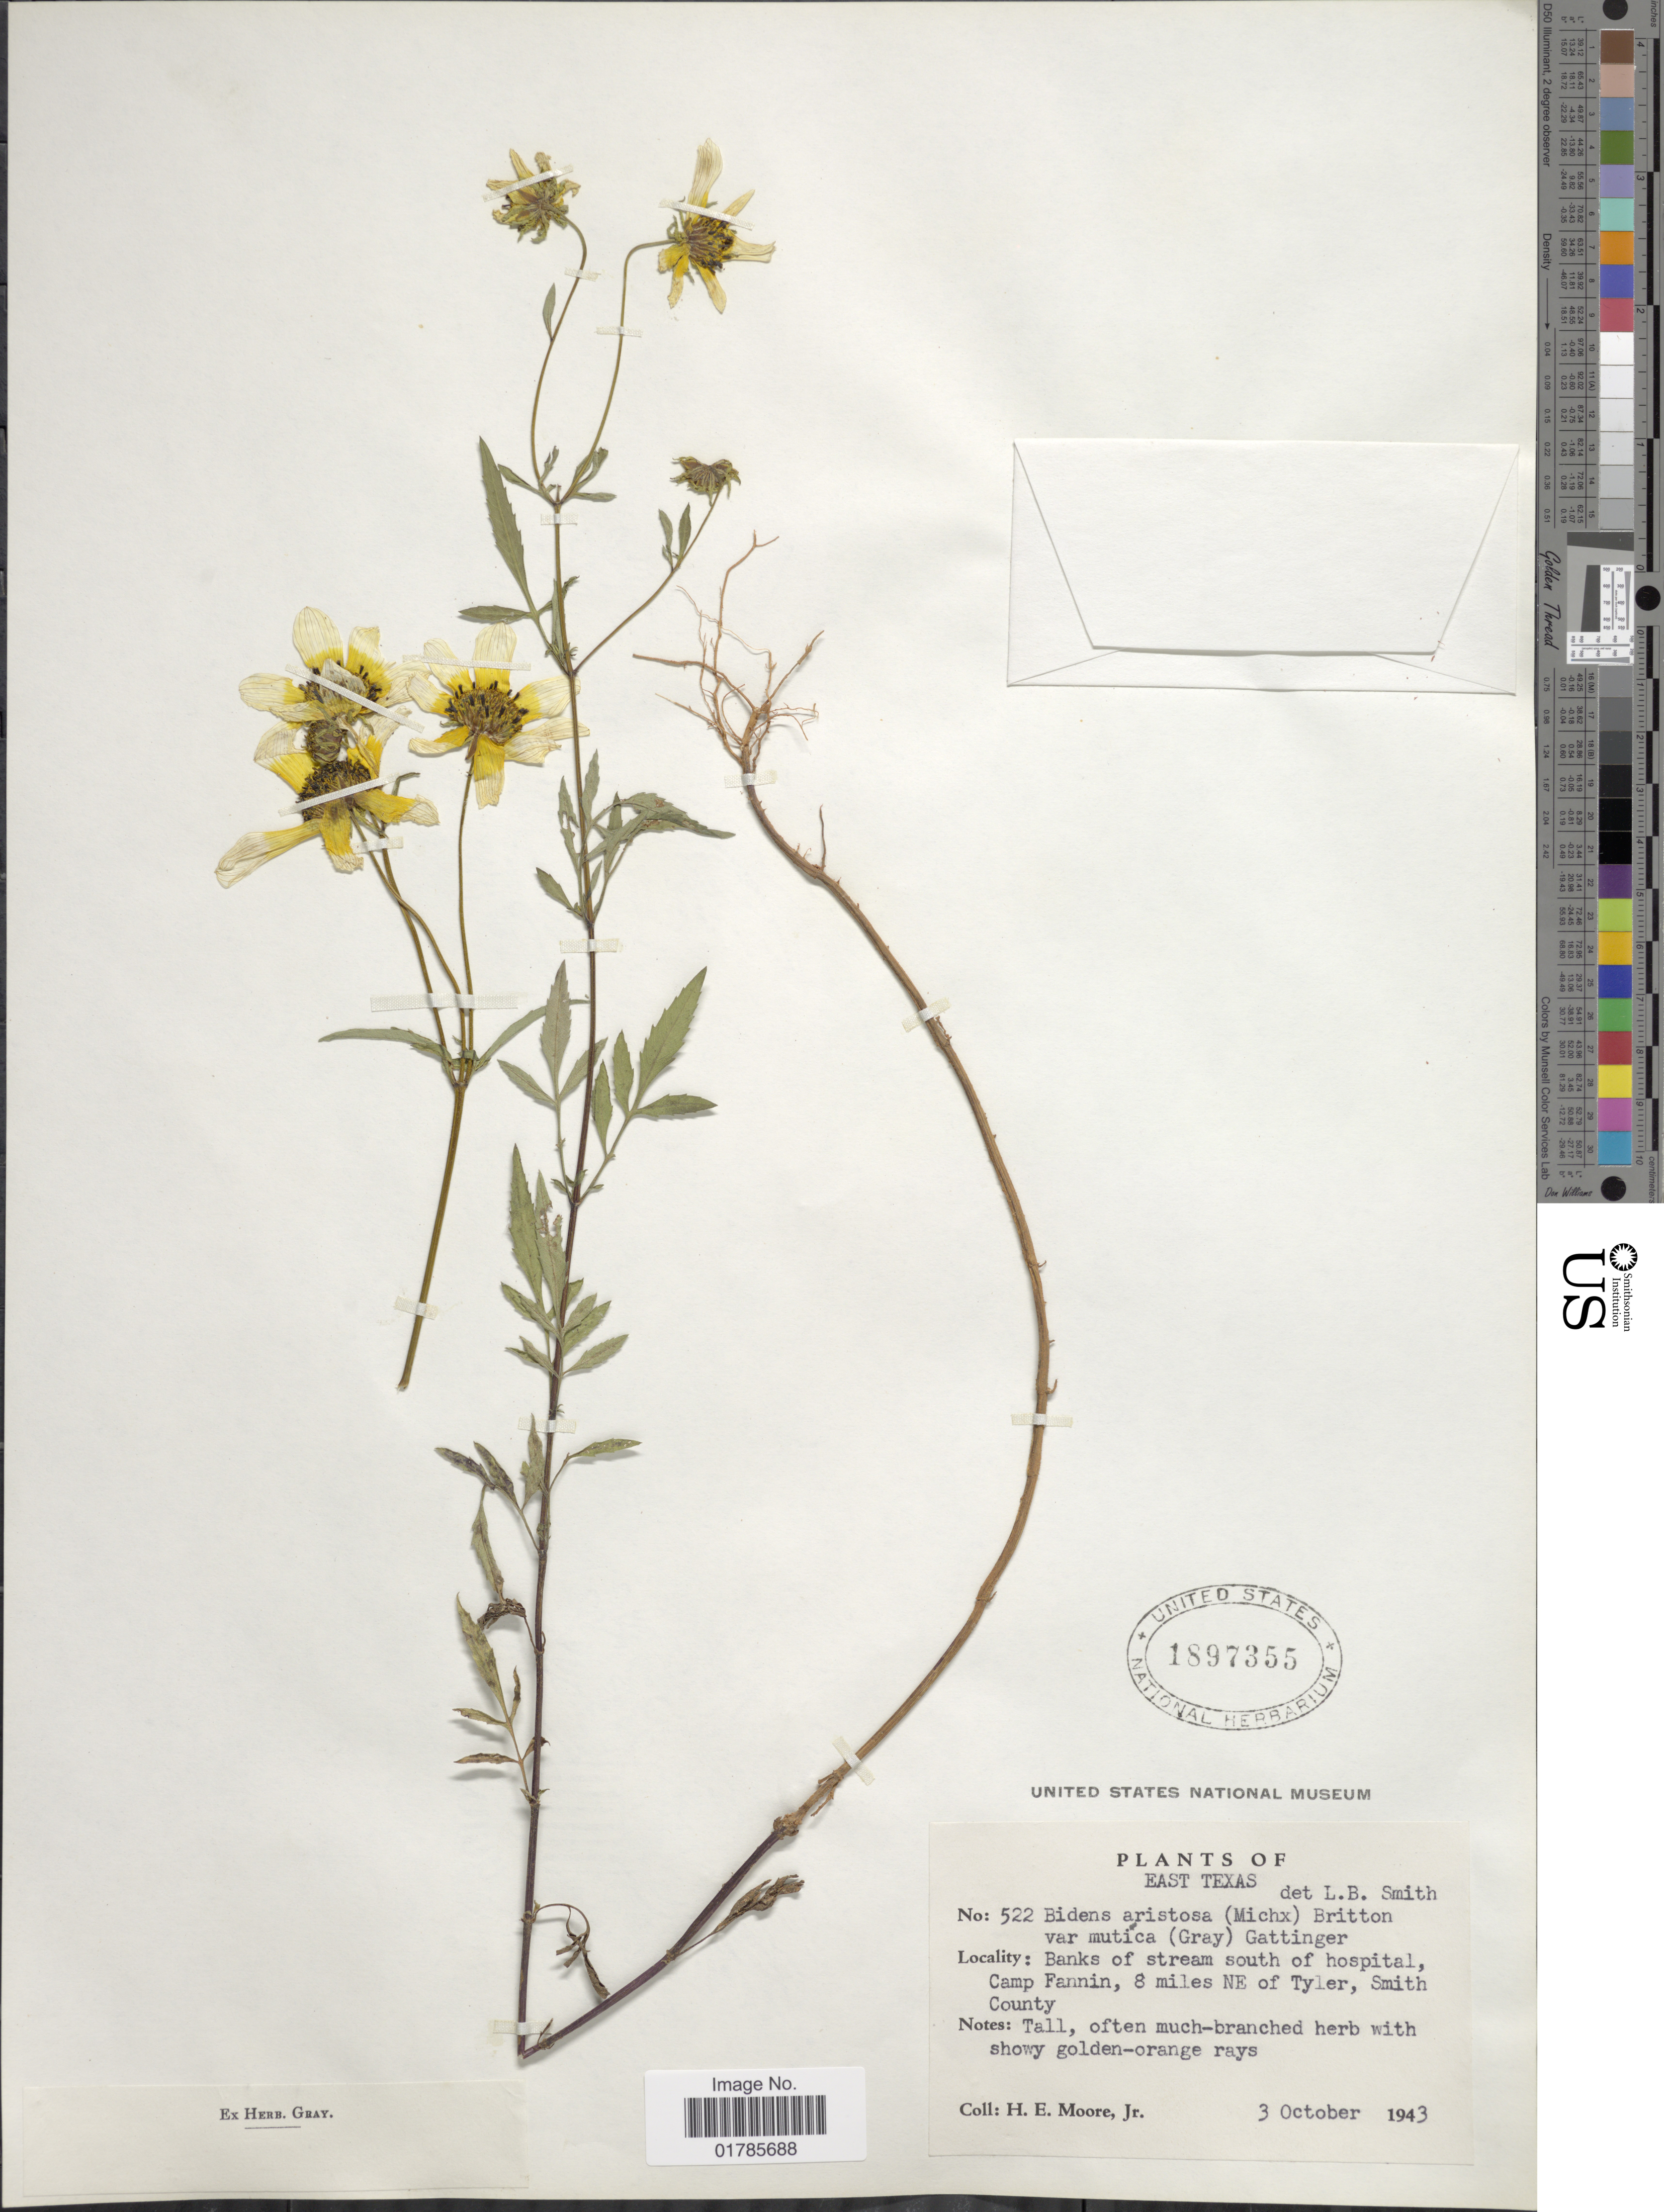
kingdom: Plantae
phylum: Tracheophyta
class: Magnoliopsida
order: Asterales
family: Asteraceae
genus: Bidens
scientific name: Bidens aristosa var. mutica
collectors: H. Moore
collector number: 522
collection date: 1943-10-03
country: United States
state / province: Texas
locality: Banks of stream south of hospital, Camp Fannin, 8 miles NE of Tyler, Smith County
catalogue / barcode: US 1897355